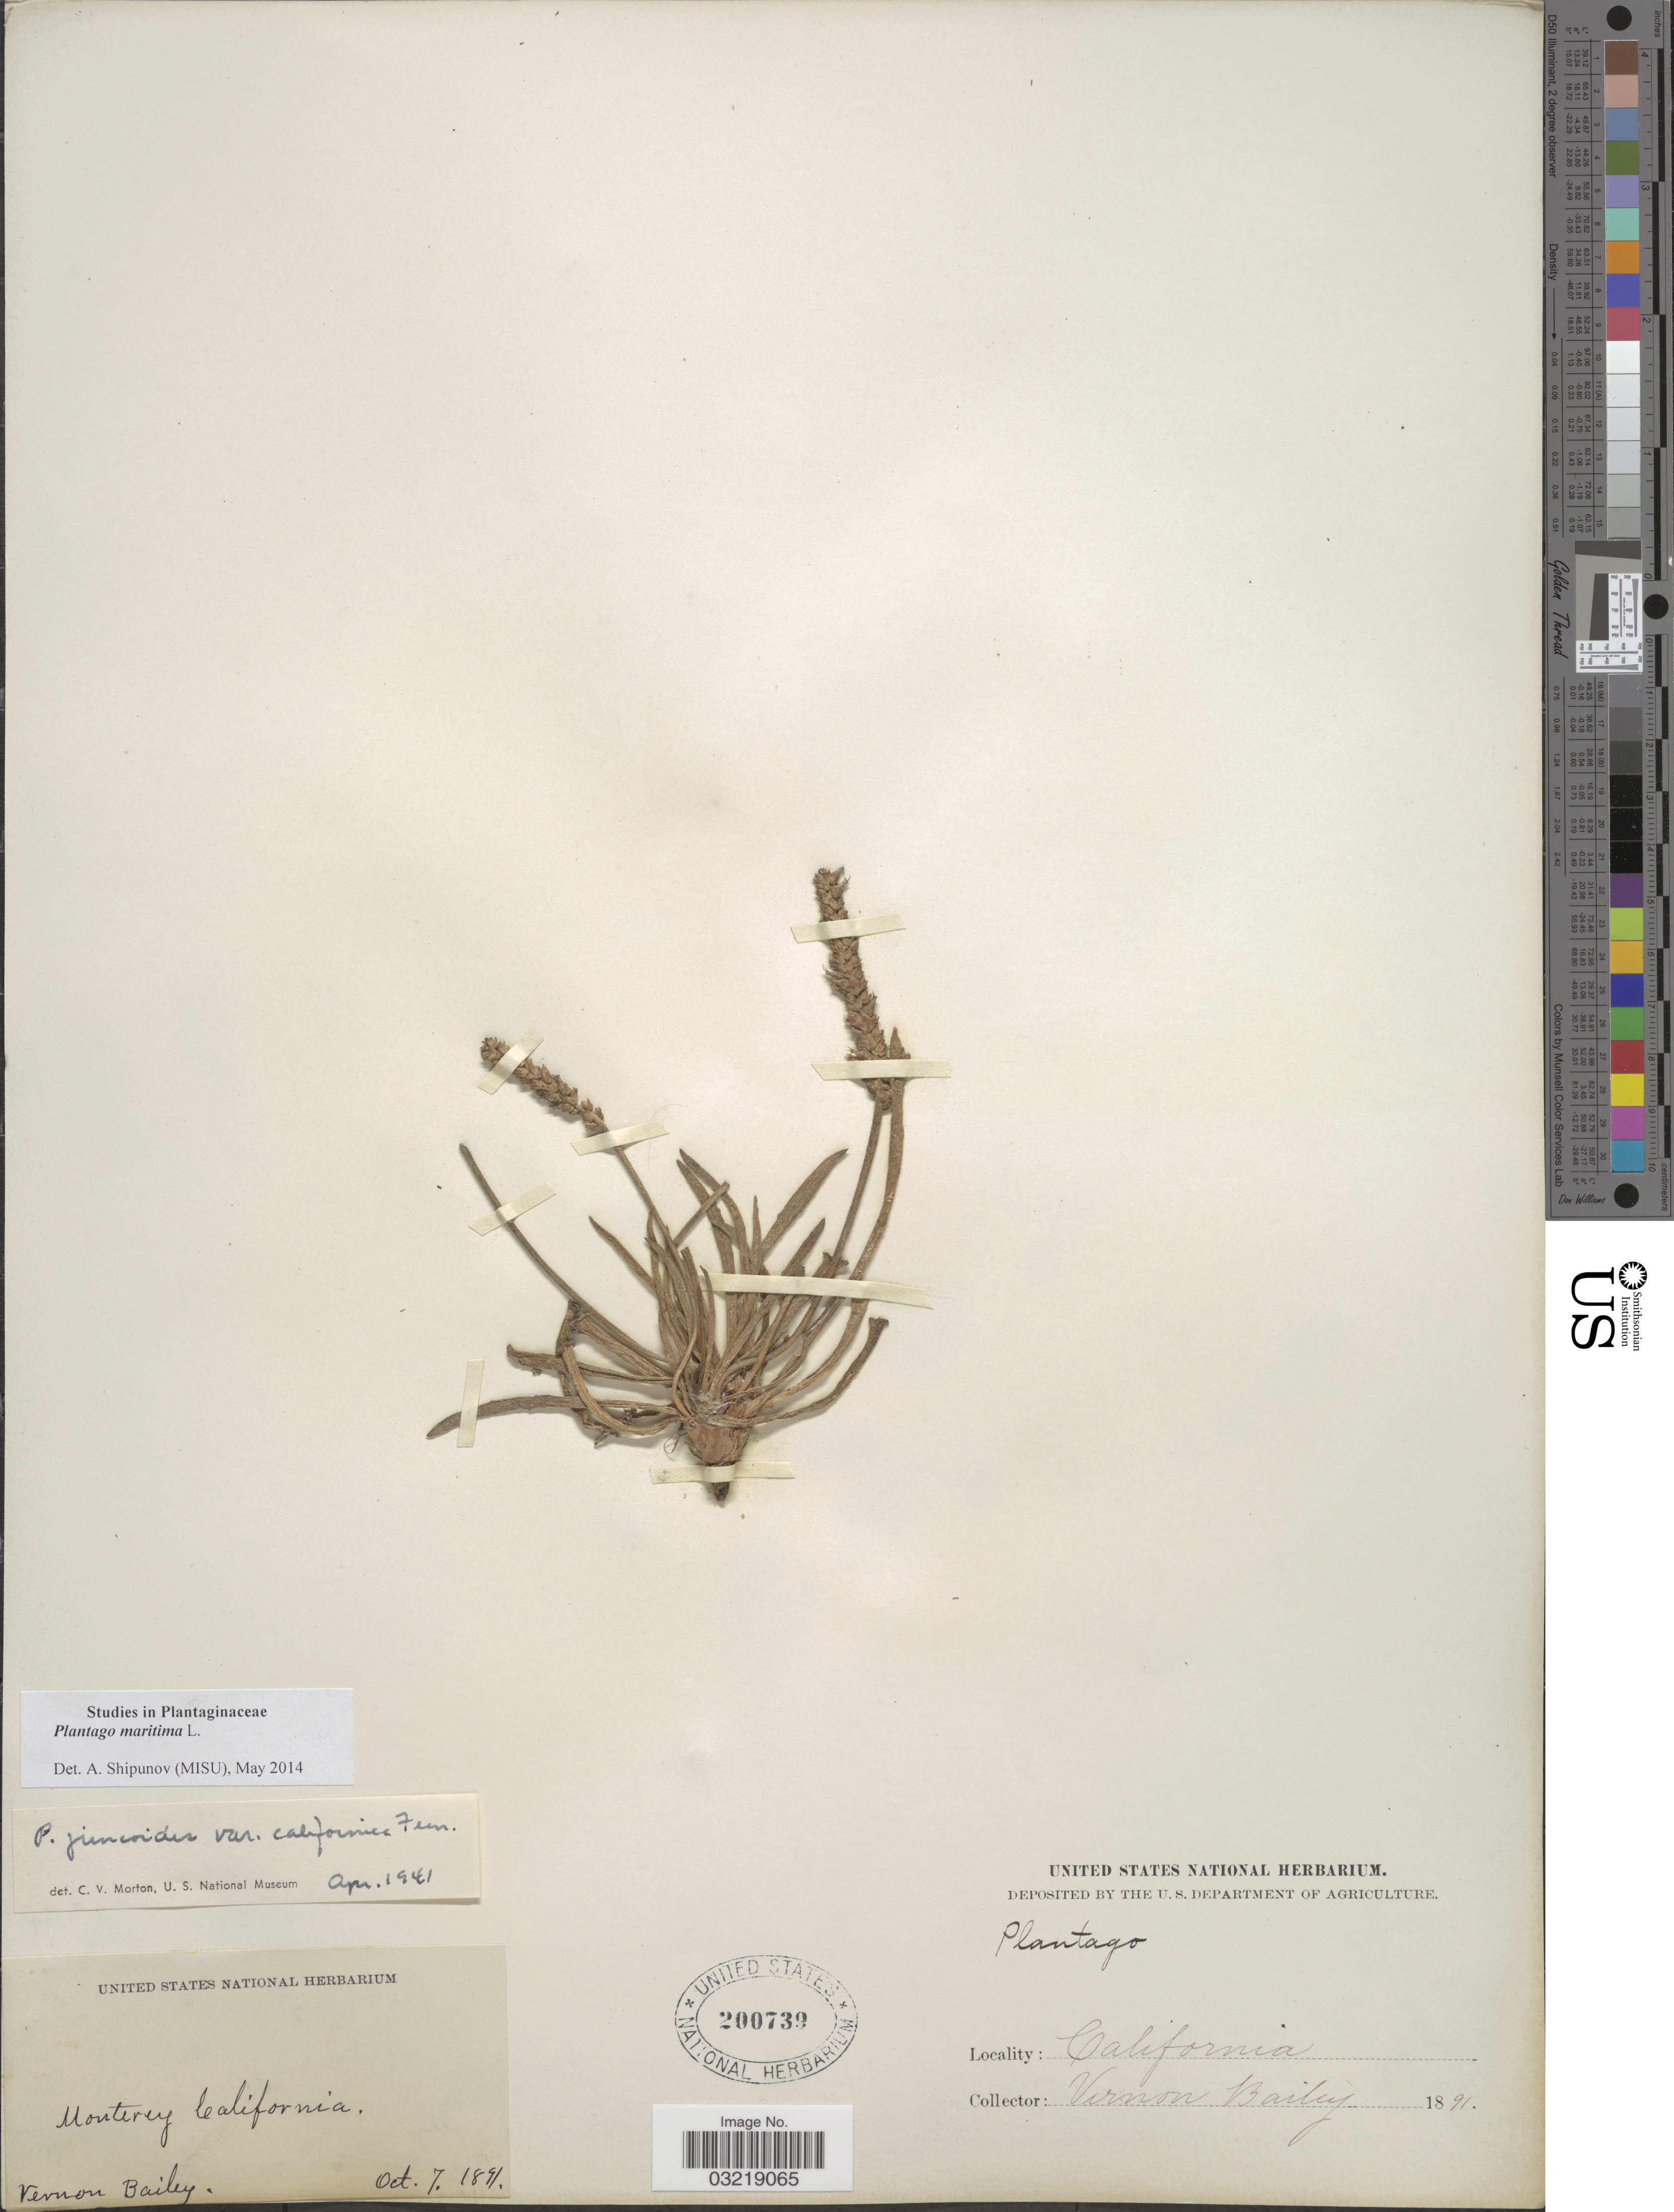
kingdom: Plantae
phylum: Tracheophyta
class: Magnoliopsida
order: Lamiales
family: Plantaginaceae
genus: Plantago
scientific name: Plantago maritima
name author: L.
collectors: V. O. Bailey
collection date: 1891-10-07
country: United States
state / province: California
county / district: Monterey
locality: Monterey.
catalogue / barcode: US 200739